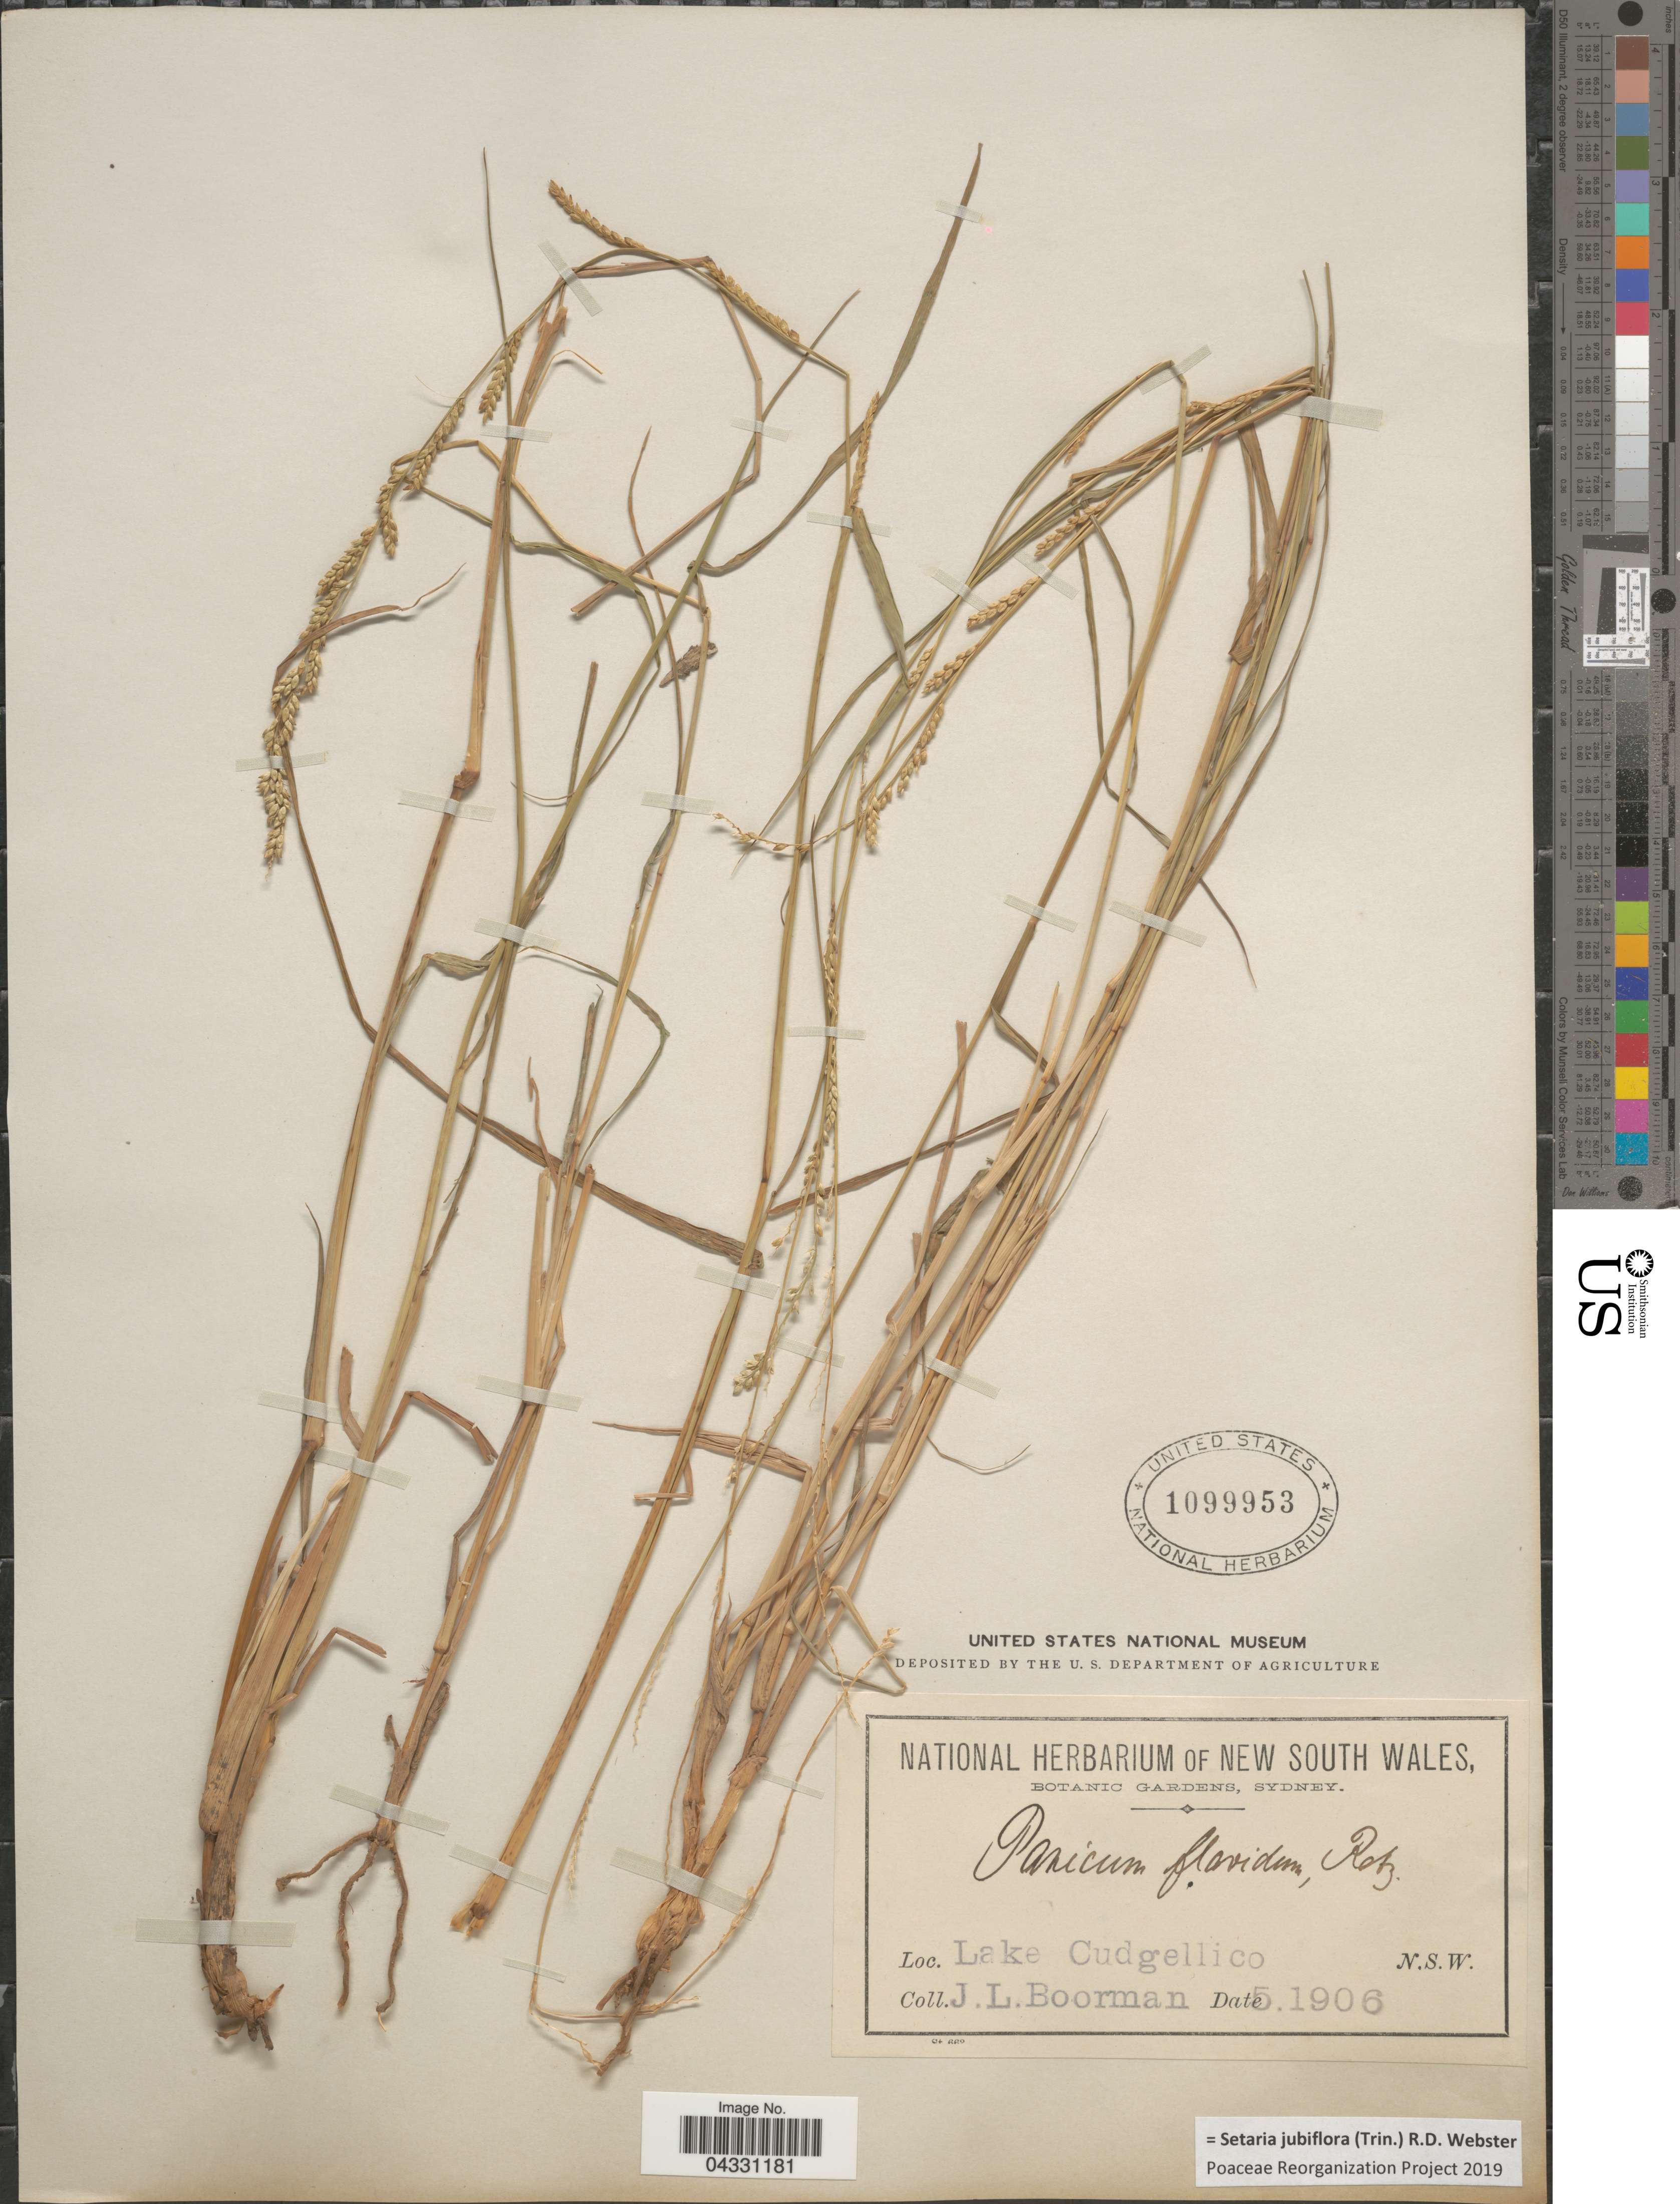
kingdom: Plantae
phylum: Tracheophyta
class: Liliopsida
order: Poales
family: Poaceae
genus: Setaria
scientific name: Setaria jubiflora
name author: (Trin.) R.D. Webster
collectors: J. Boorman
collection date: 1906-05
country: Australia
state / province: New South Wales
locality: Lake Cudgellico.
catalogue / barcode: US 1099953